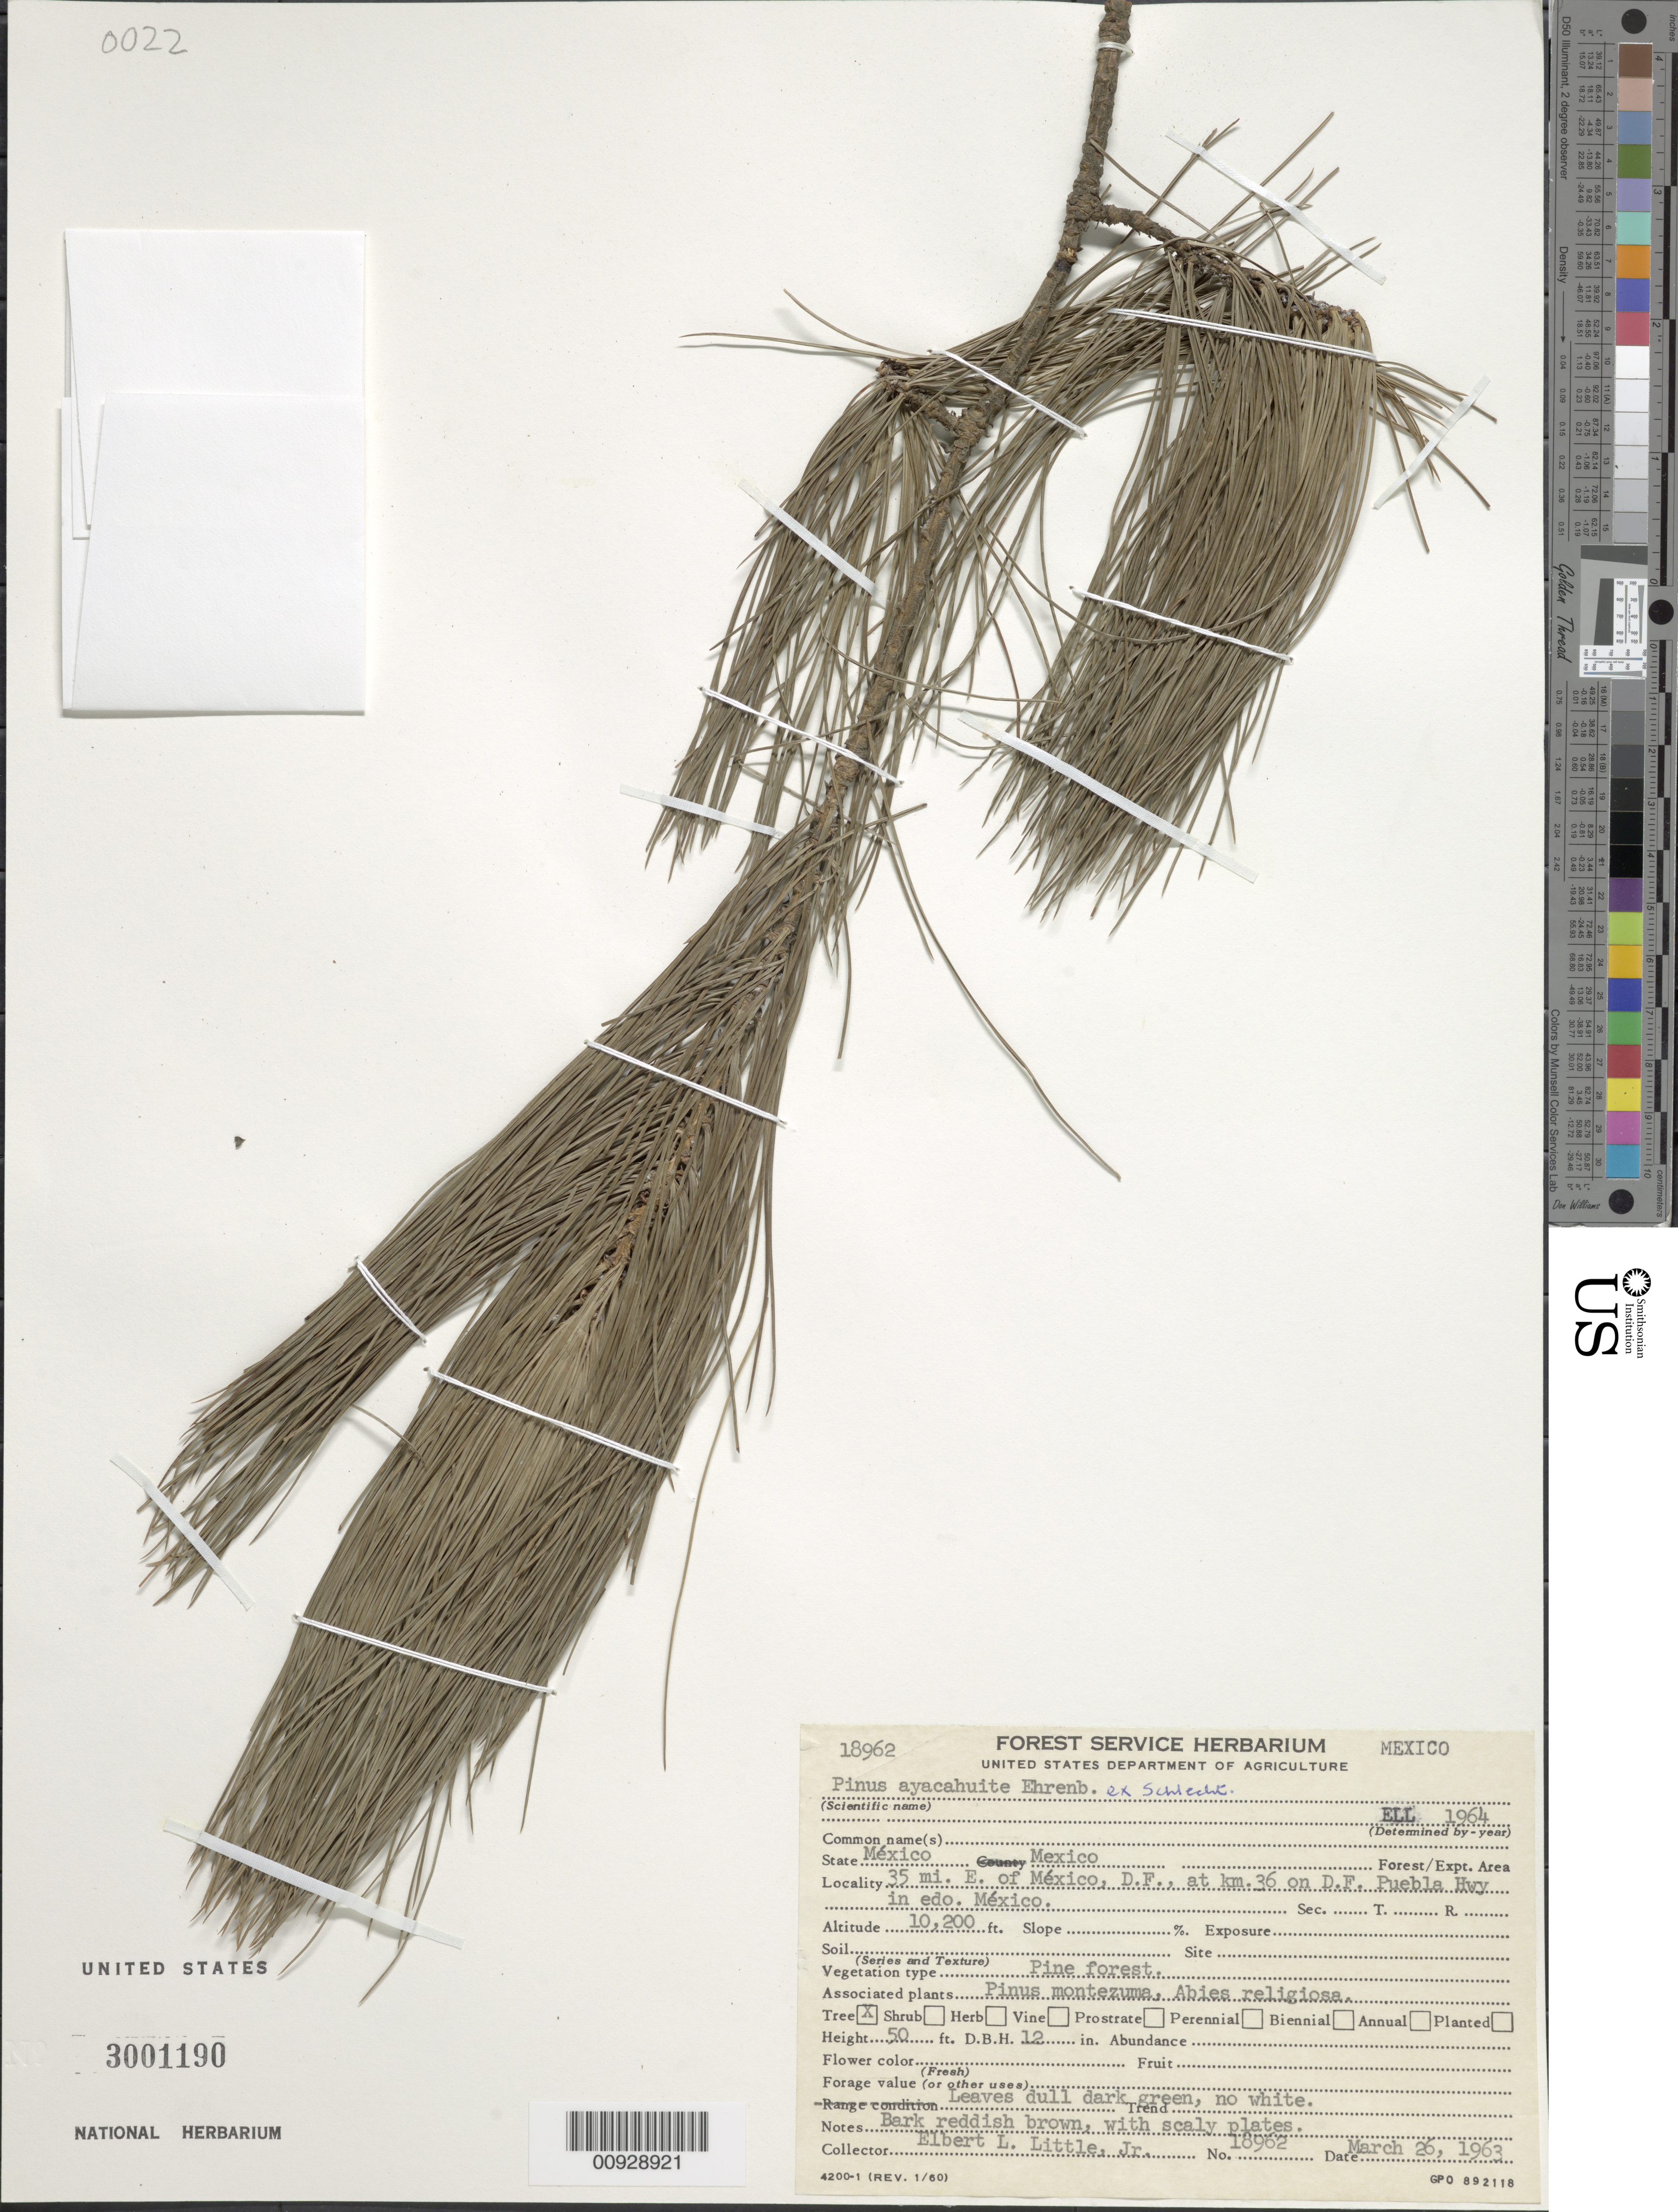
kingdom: Plantae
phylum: Tracheophyta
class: Pinopsida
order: Pinales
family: Pinaceae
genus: Pinus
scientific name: Pinus ayacahuite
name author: Ehrenb. ex Schltdl.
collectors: E. L. Little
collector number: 18962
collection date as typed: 26 Mar 1963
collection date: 1963-03-26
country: Mexico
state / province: México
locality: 35 mi. E of México, D.F., at km. 36 on D.F. Puebla Hwy in Edo. México.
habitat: Pine forest. Associated plants: Pinus montezuma, Abies religiosa.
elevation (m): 3109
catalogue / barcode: US 3001190